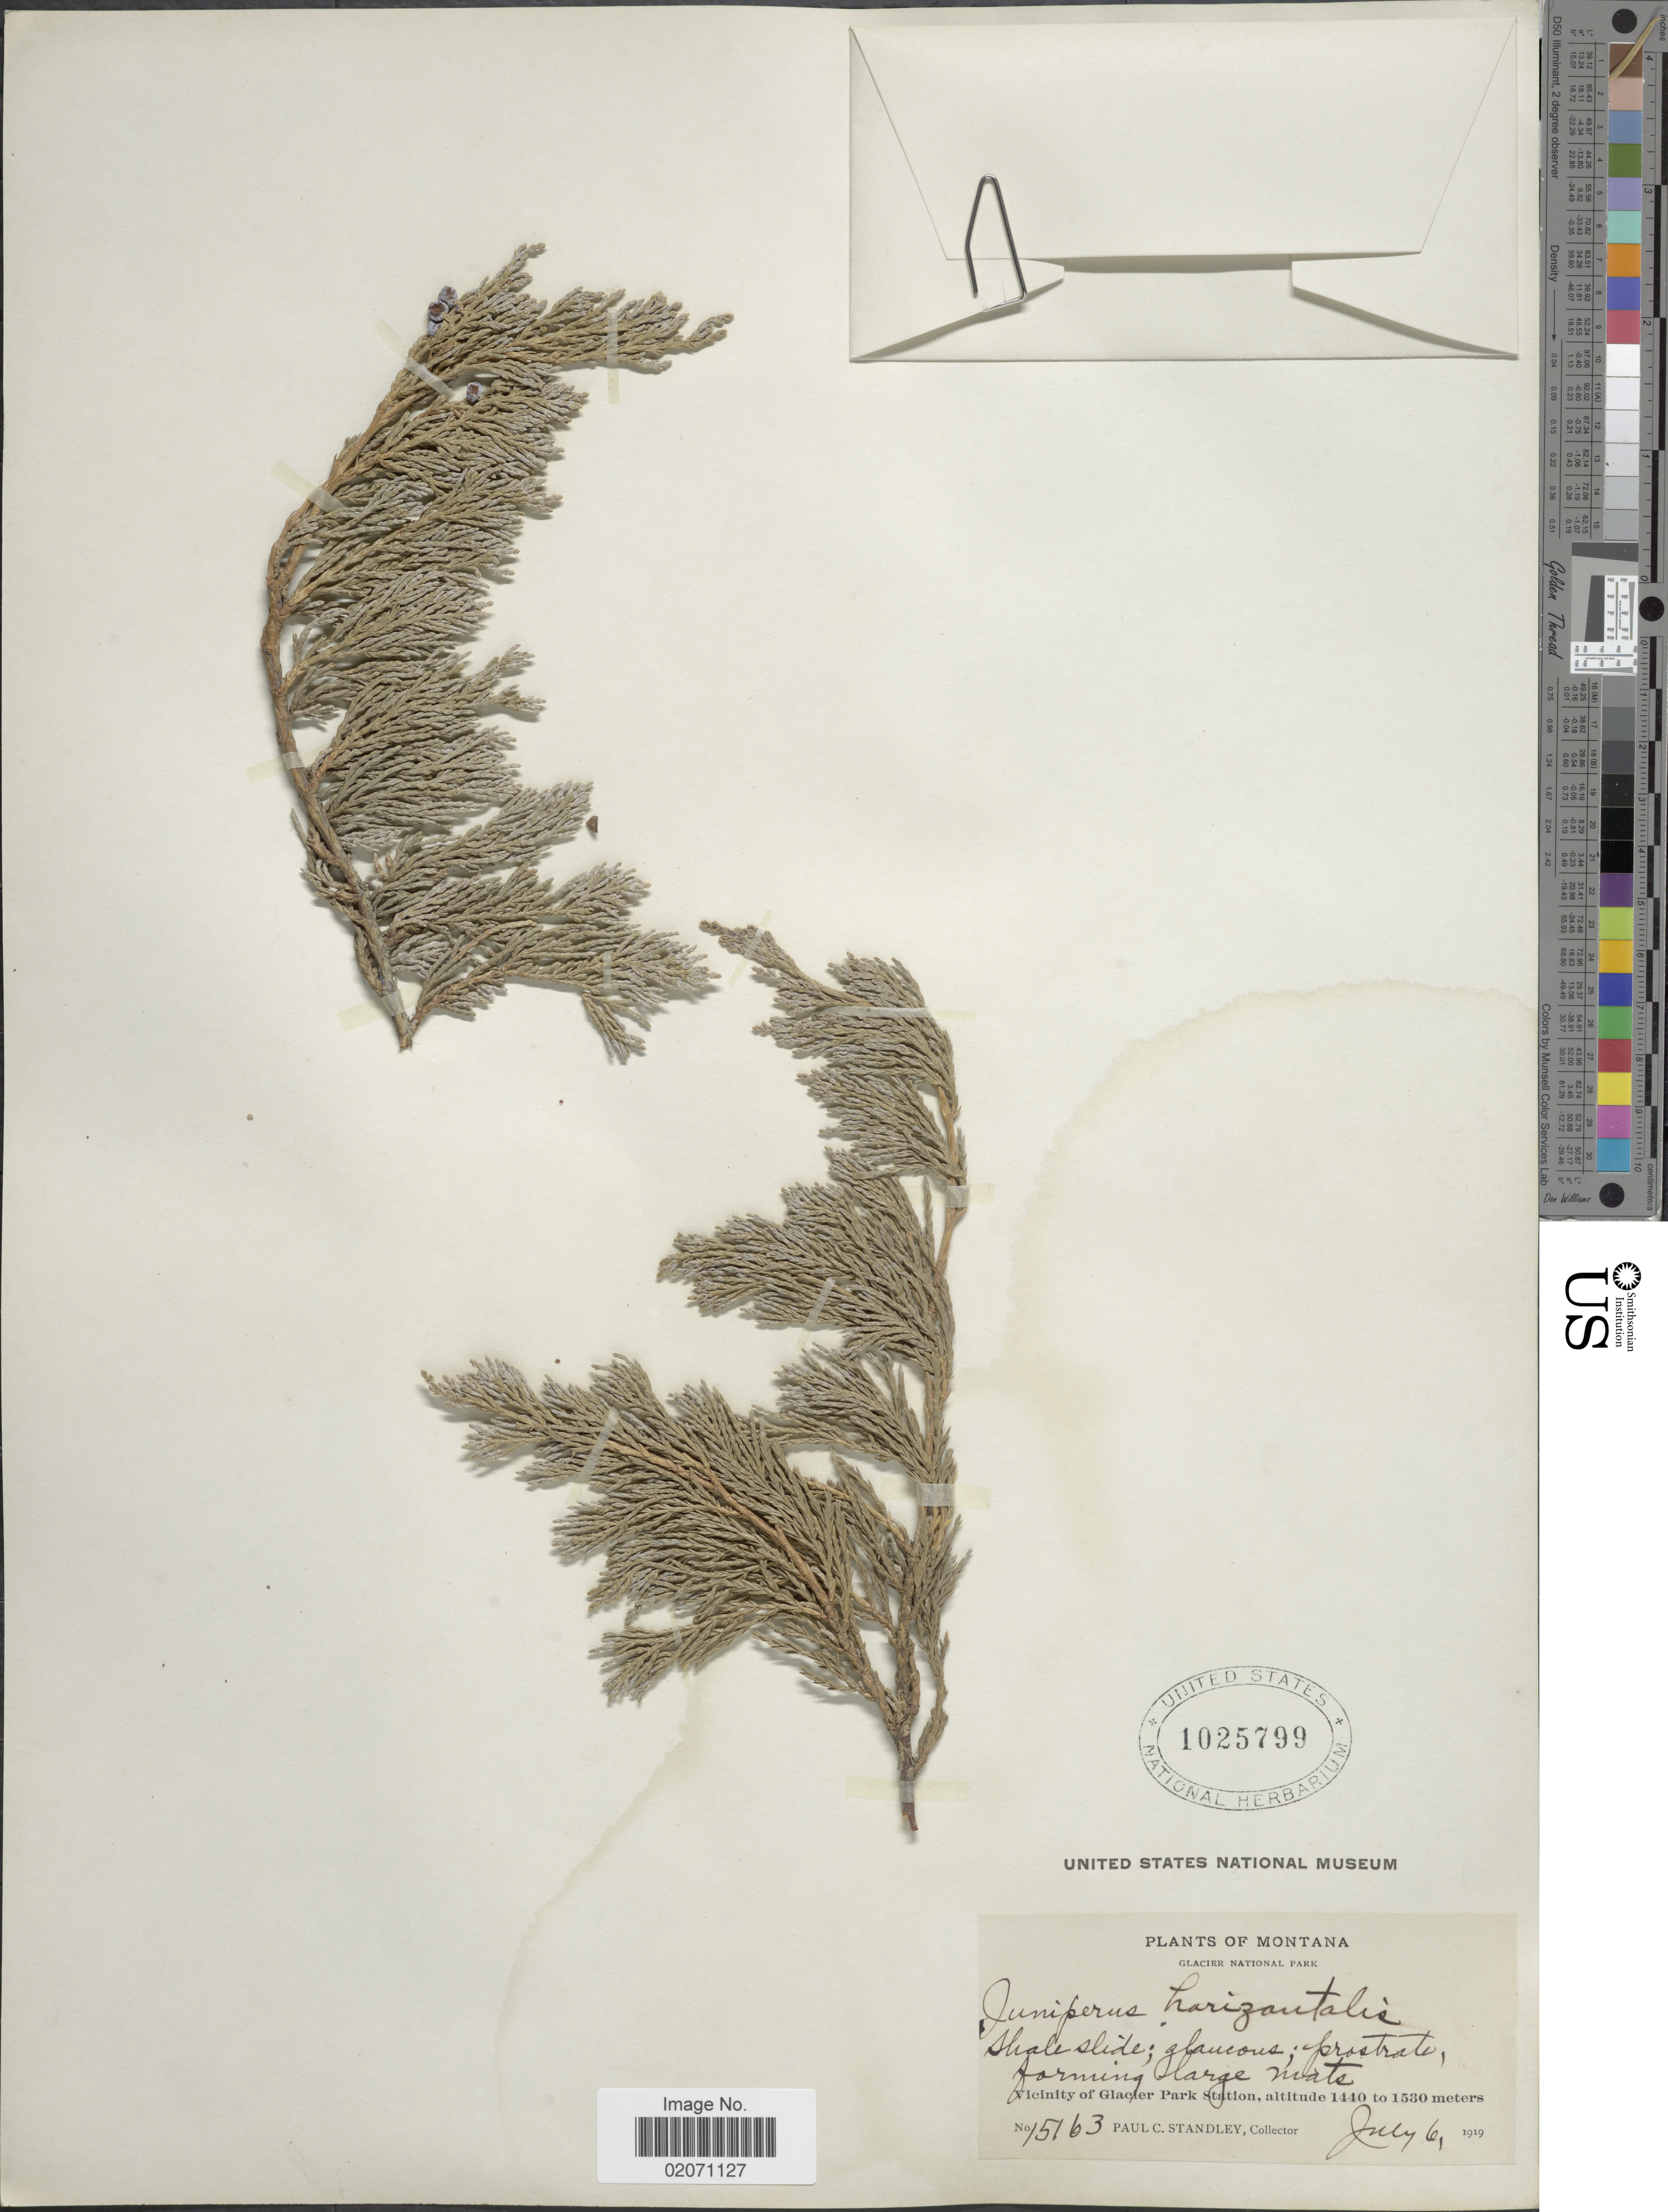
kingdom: Plantae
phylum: Tracheophyta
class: Pinopsida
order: Pinales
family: Cupressaceae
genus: Juniperus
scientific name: Juniperus horizontalis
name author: Moench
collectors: P. C. Standley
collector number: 15163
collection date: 1919-07-06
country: United States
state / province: Montana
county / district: Glacier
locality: Glacier National Park, Vicinity of Glacier Park Station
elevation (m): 1440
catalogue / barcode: US 1025799